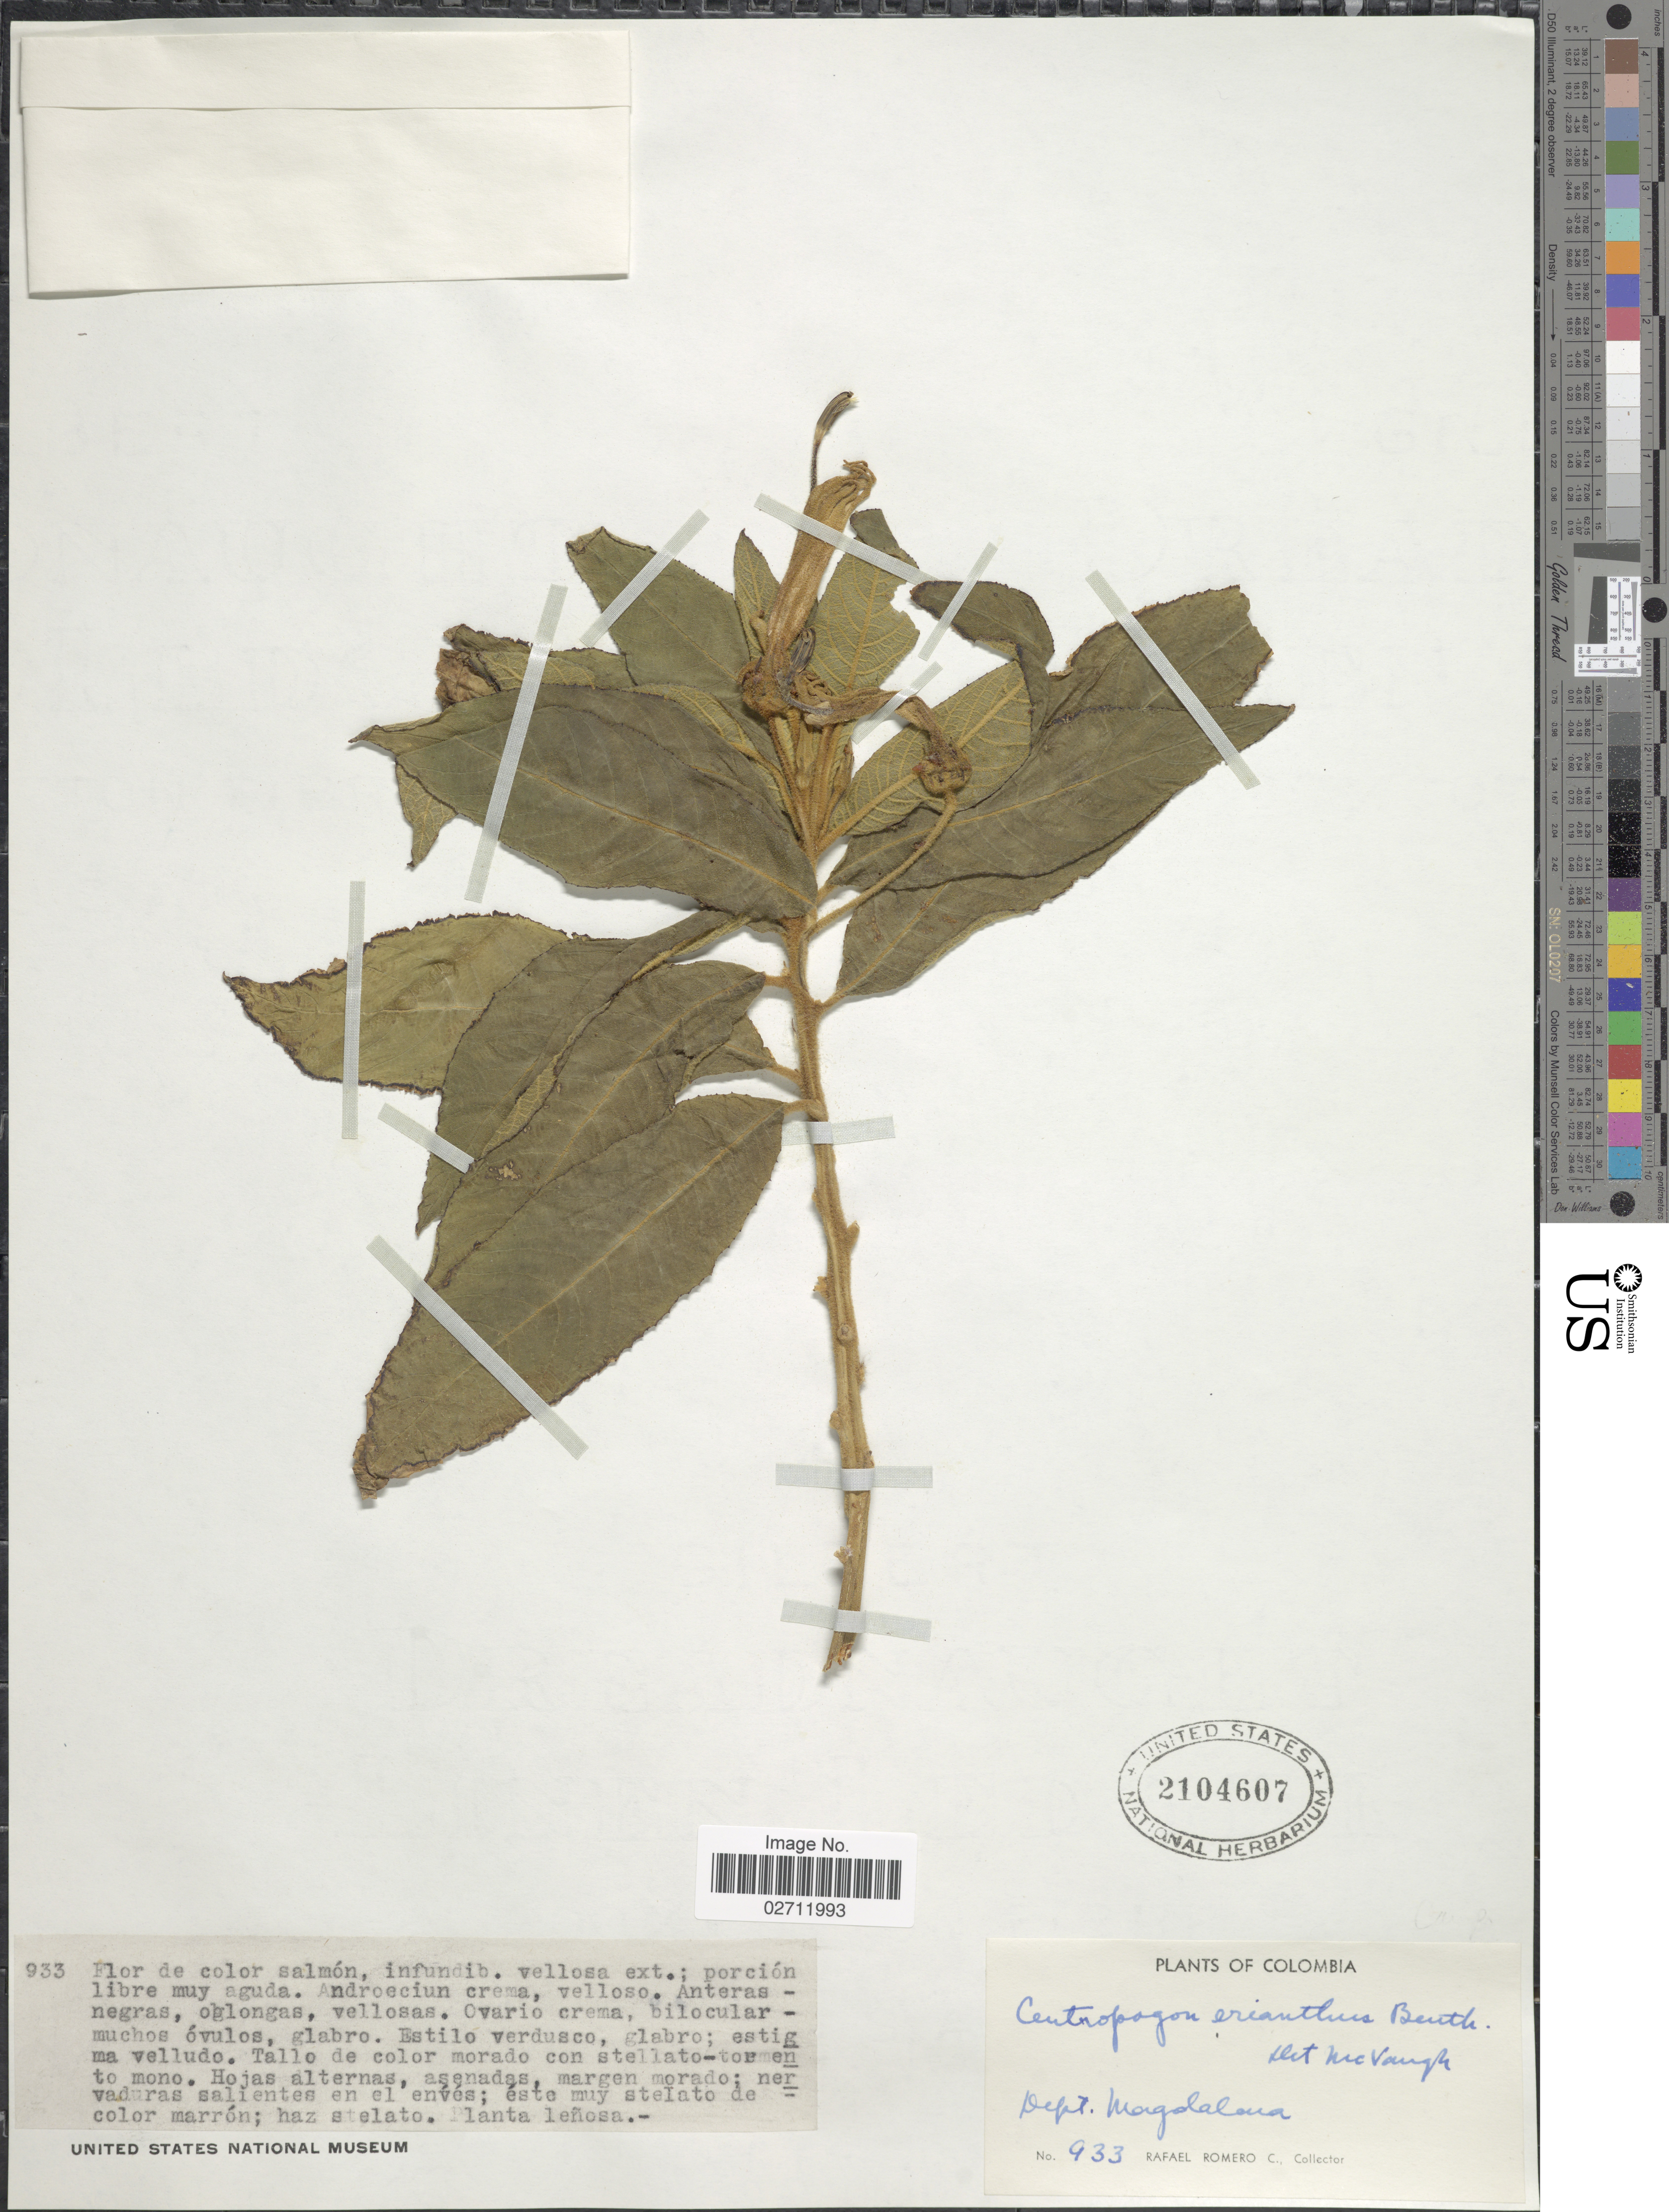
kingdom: Plantae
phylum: Tracheophyta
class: Magnoliopsida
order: Asterales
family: Campanulaceae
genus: Centropogon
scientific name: Centropogon erianthus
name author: (Benth.) Benth. & Hook. f. ex Drake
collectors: R. Romero Castañeda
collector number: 933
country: Colombia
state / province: Magdalena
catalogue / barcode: US 2104607